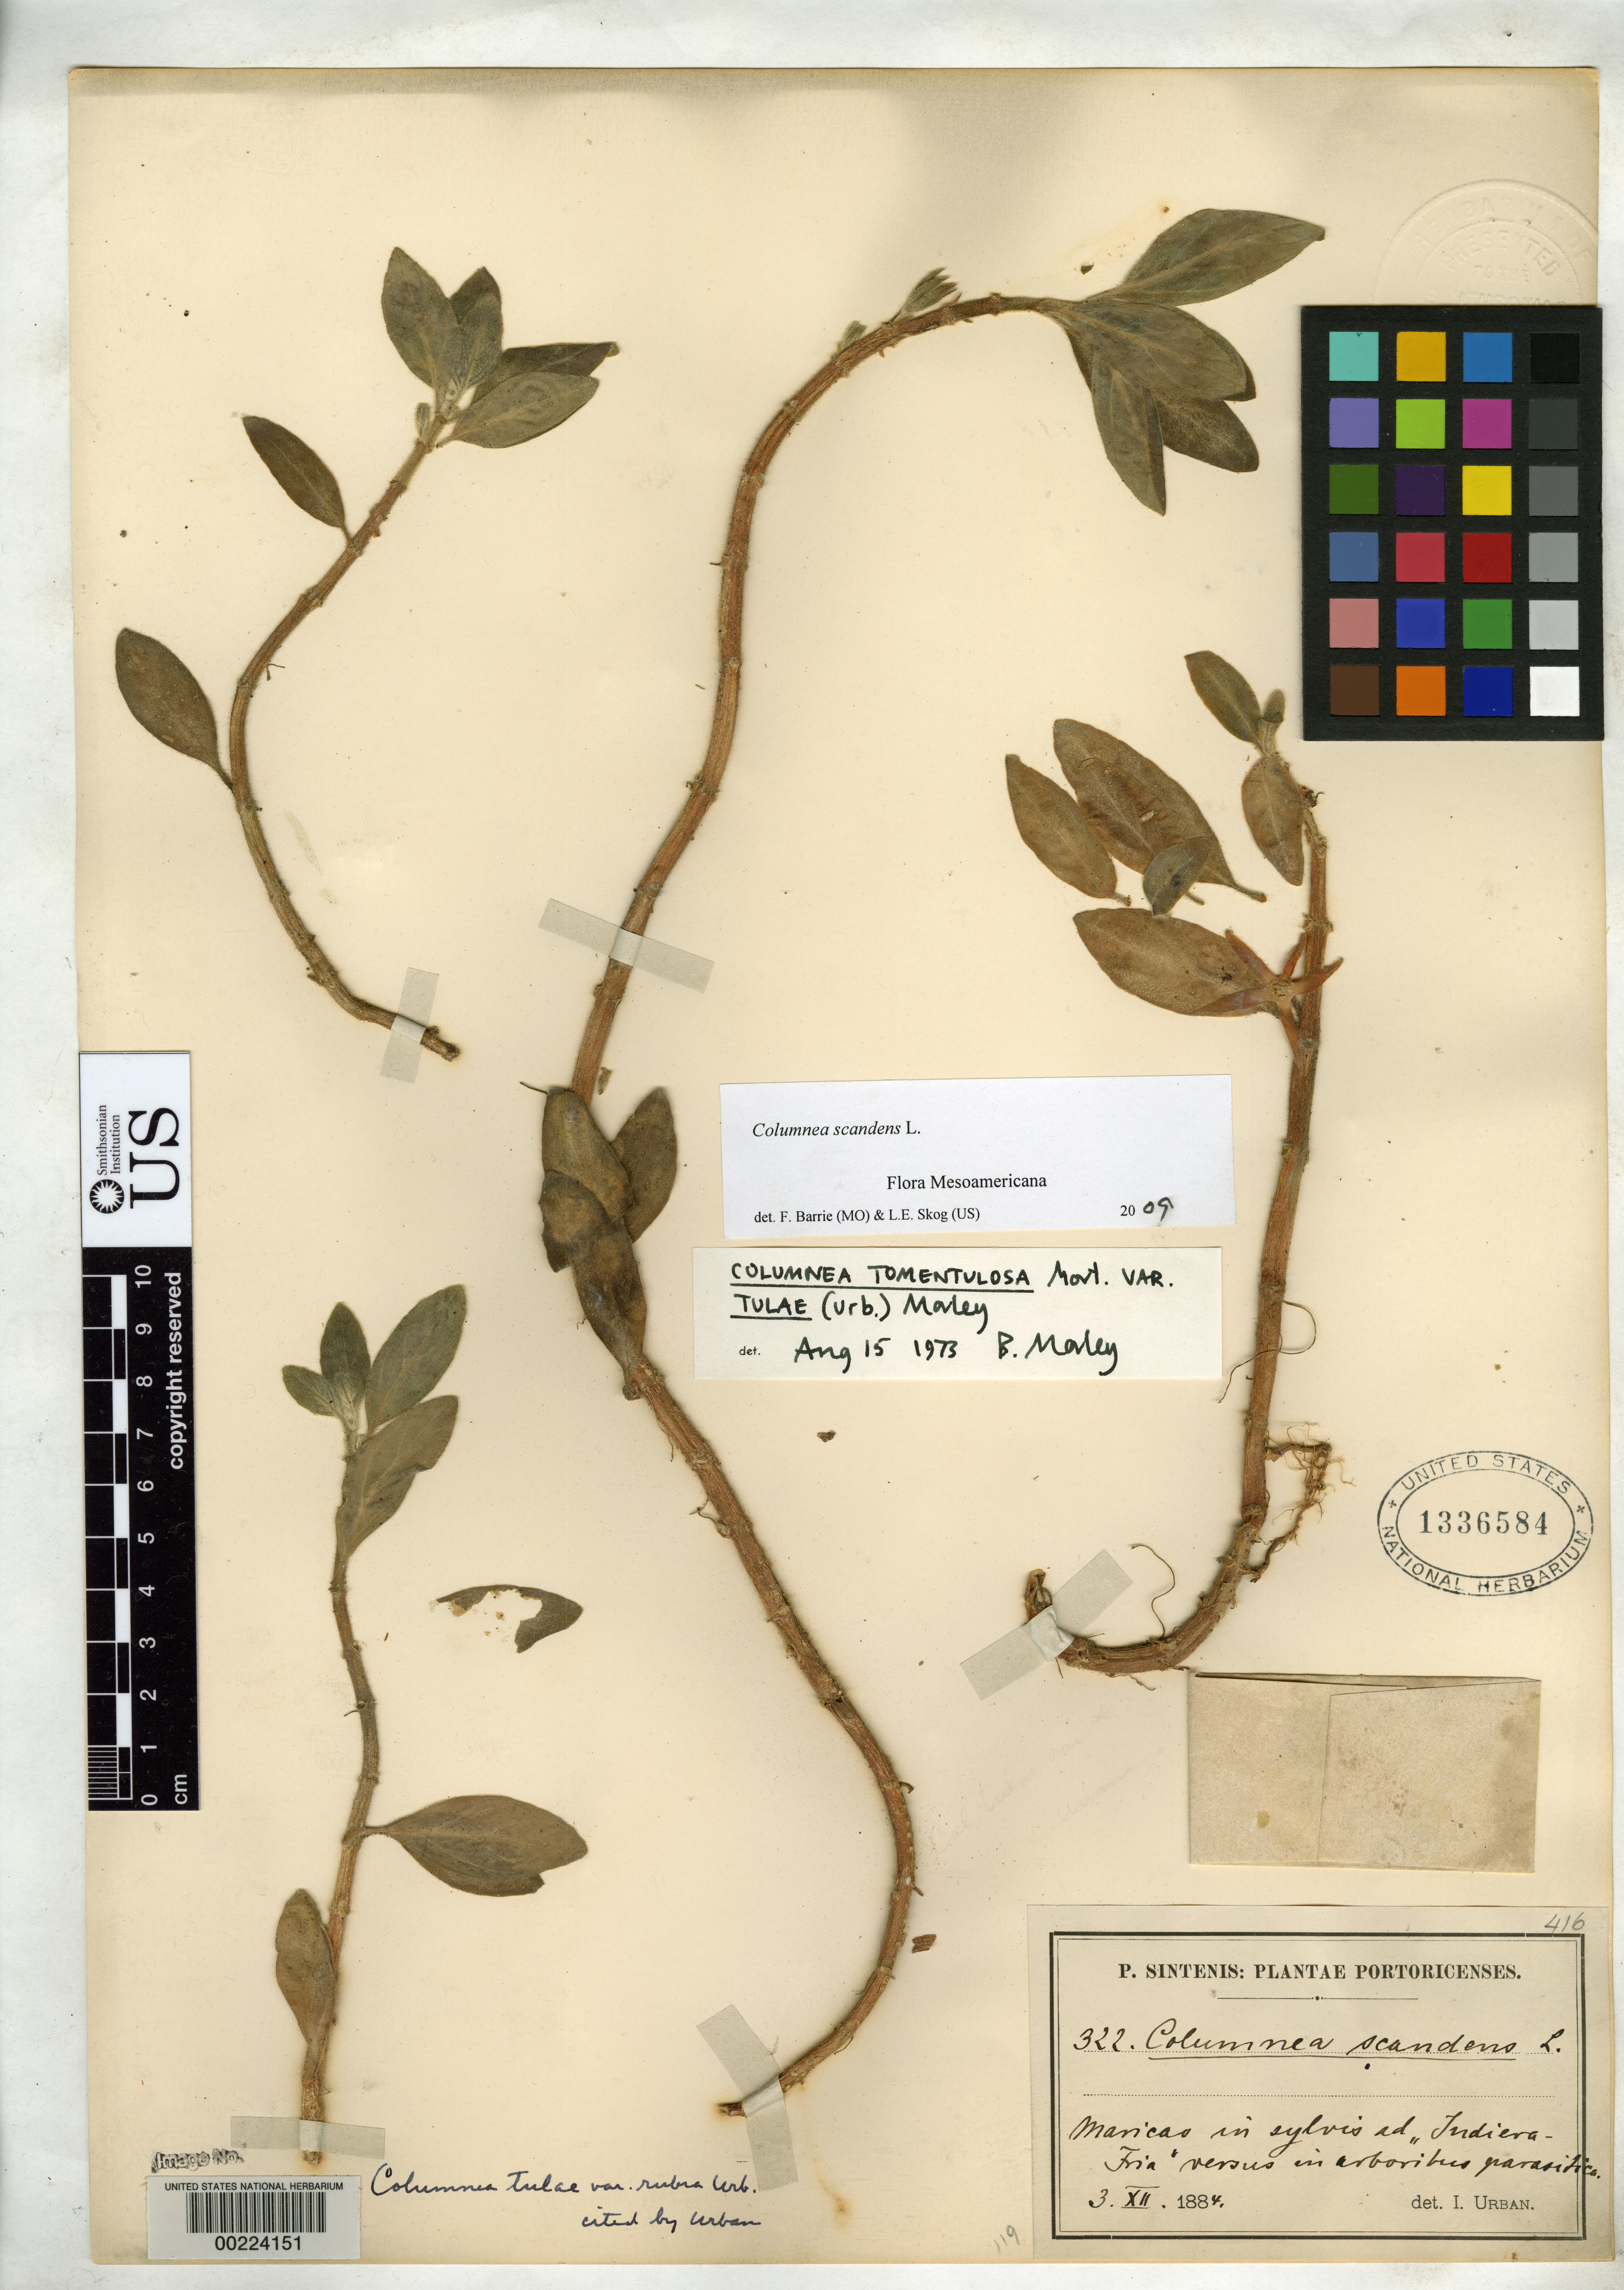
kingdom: Plantae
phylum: Tracheophyta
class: Magnoliopsida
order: Lamiales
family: Gesneriaceae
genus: Columnea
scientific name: Columnea tulae var. rubra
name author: Urb.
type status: Isosyntype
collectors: P. Sintenis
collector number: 322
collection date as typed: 3. XII. 1884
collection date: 1884-12-03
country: Puerto Rico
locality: Maricao in sylvis ad "Indiera-Fria"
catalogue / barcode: US 1336584